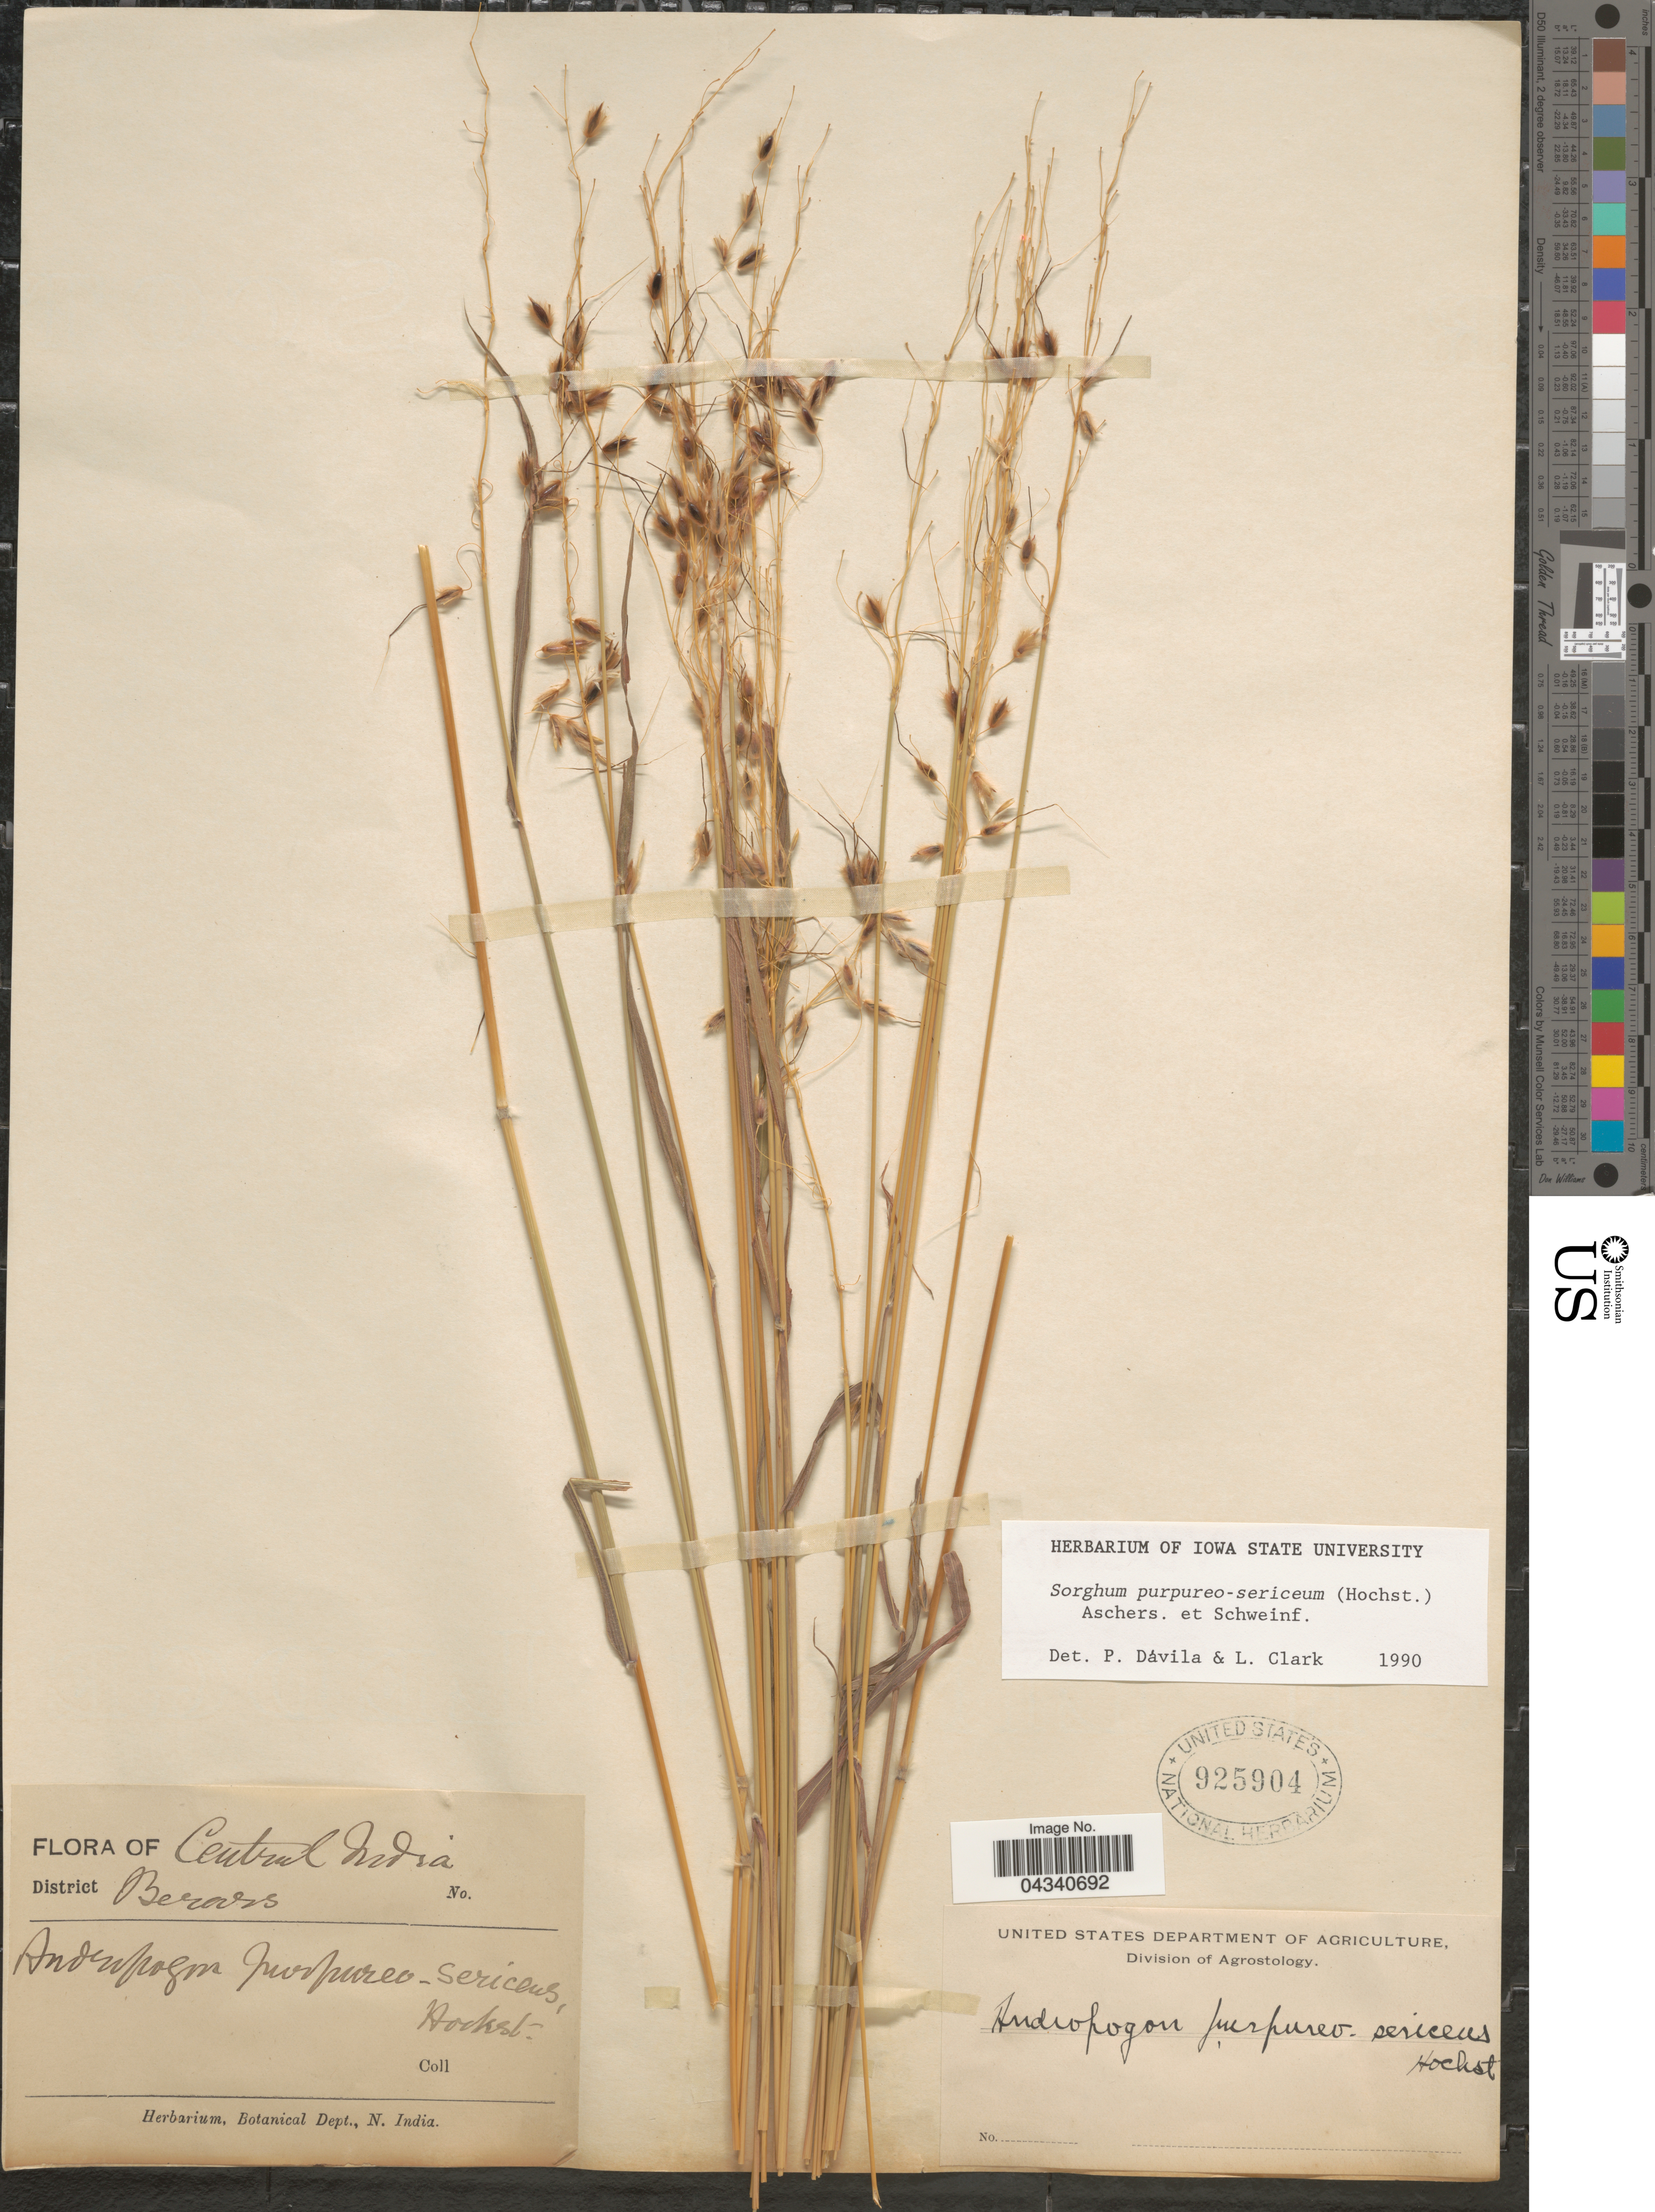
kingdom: Plantae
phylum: Tracheophyta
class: Liliopsida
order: Poales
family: Poaceae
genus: Sorghum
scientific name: Sorghum purpureosericeum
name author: (A. Rich.) Schweinf. & Asch.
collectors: Herbarium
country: India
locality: Central India. District Berars.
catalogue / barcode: US 925904